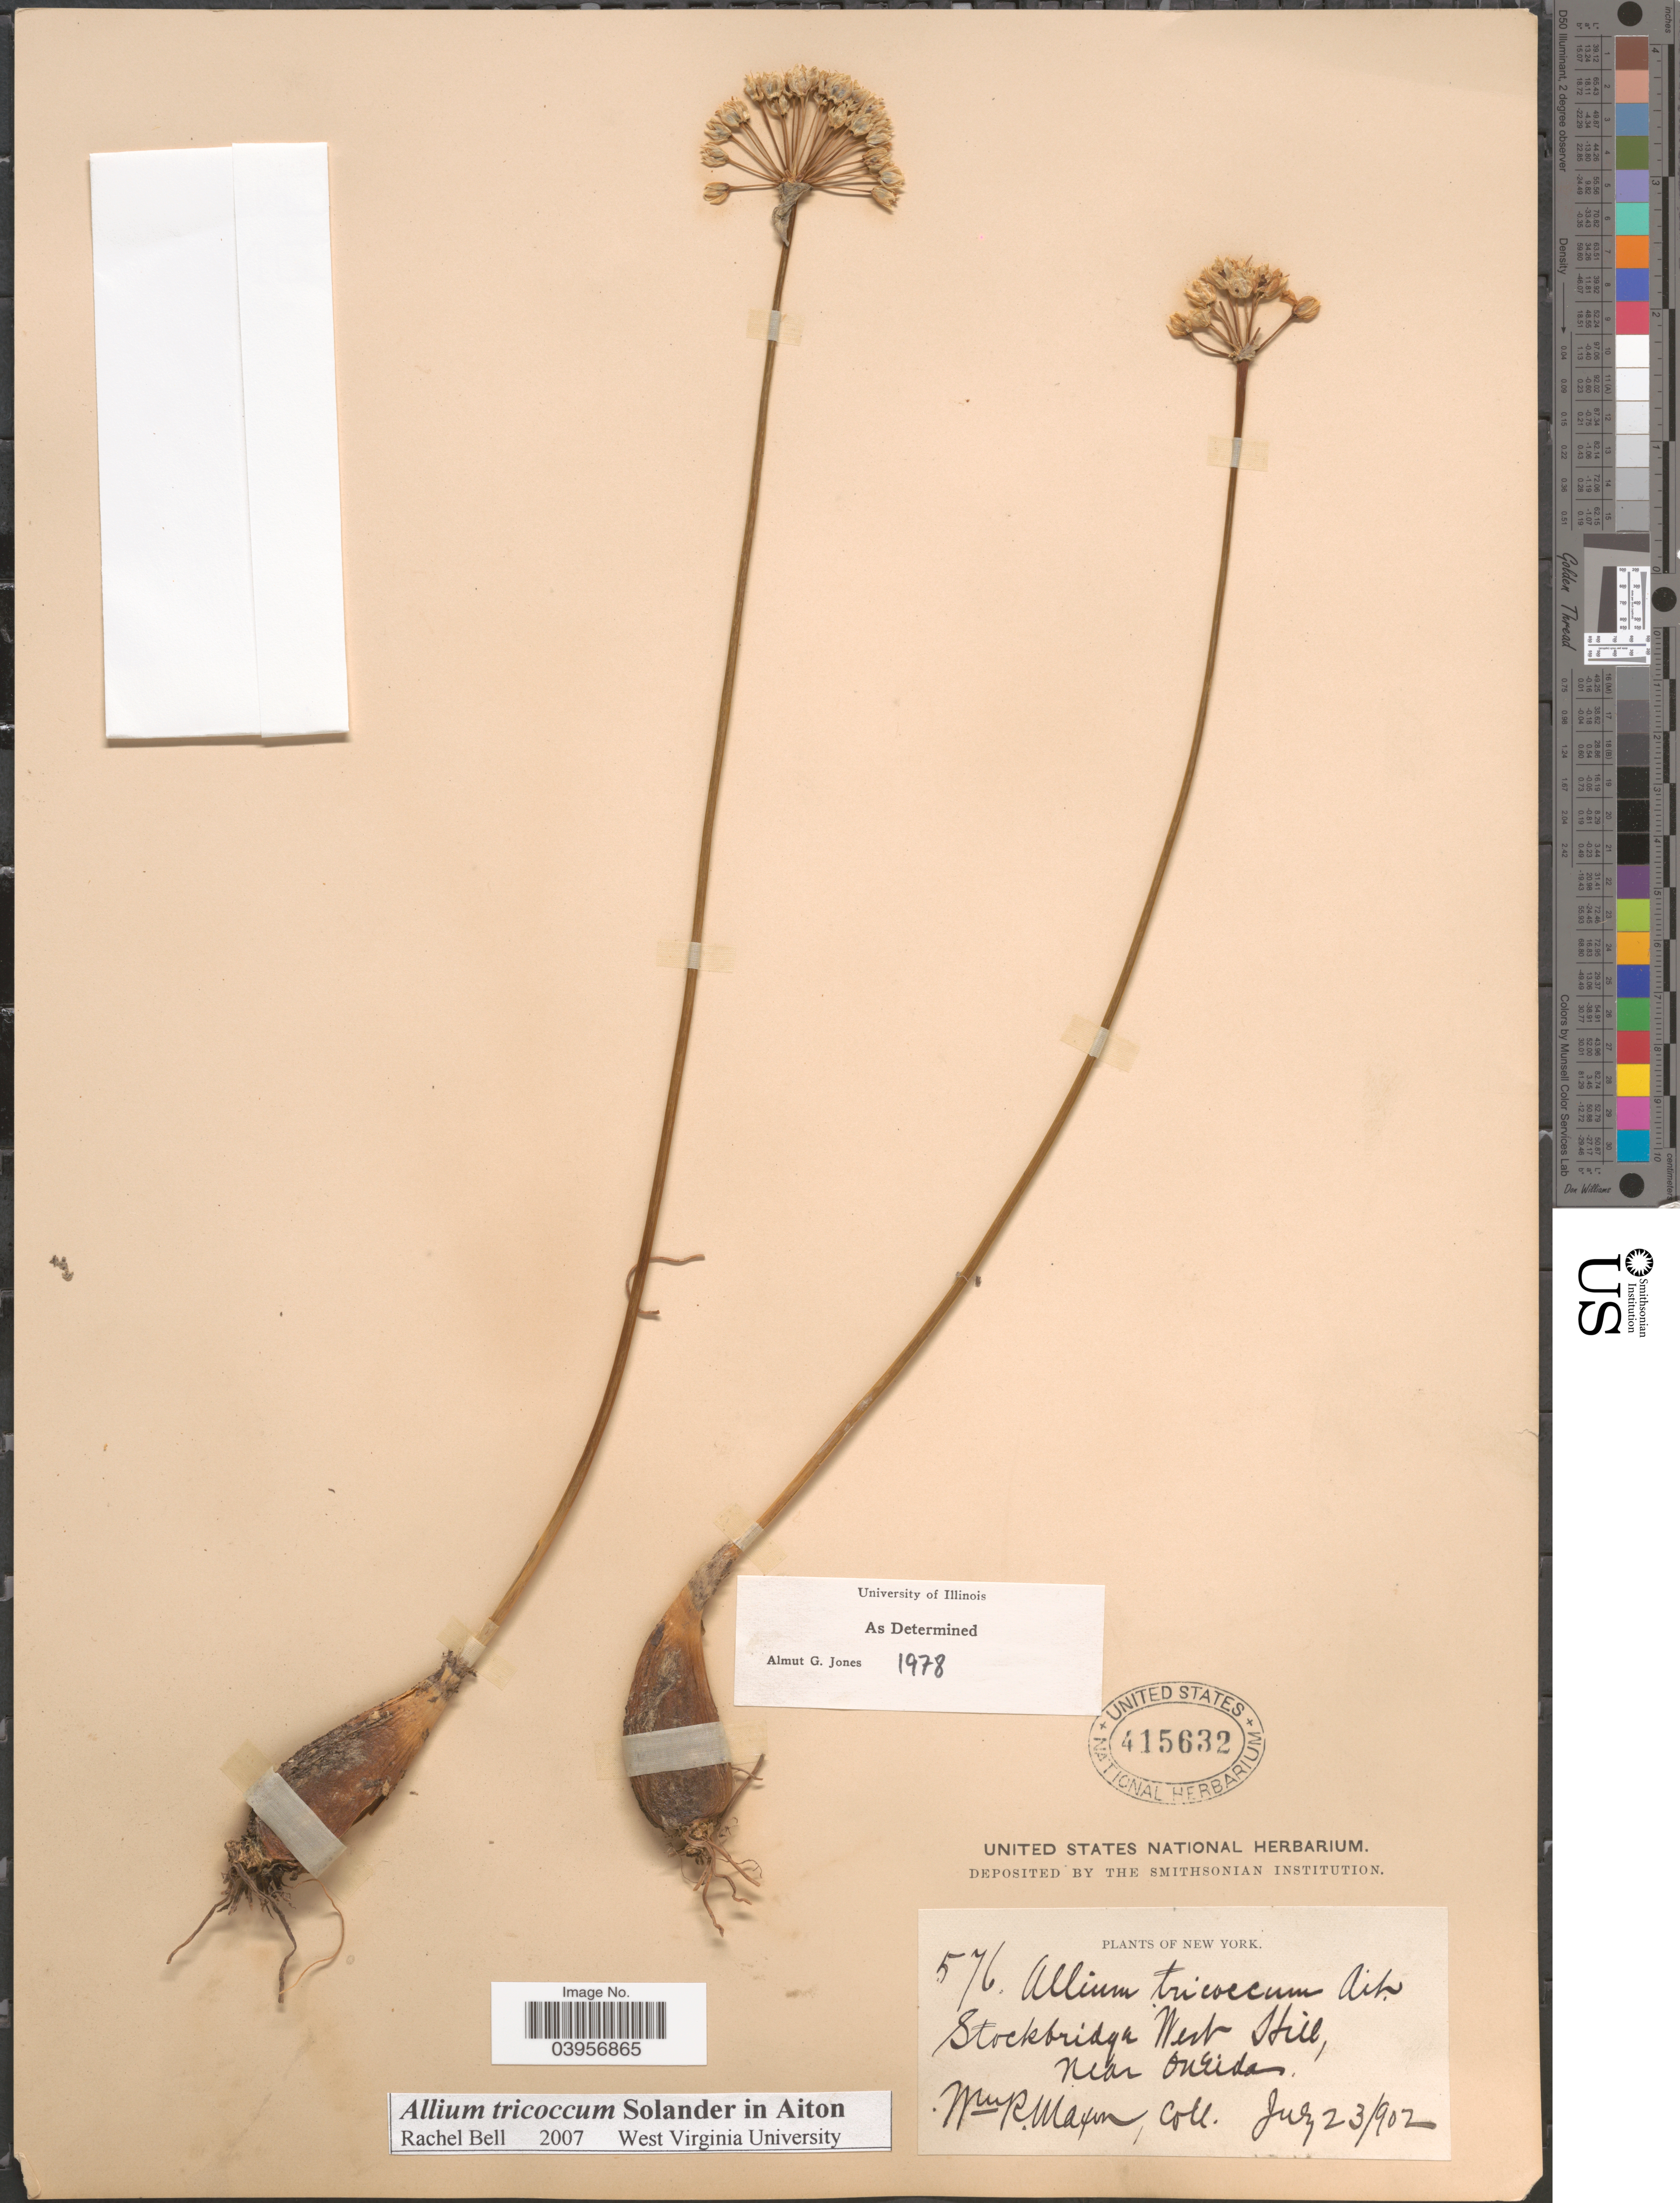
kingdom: Plantae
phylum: Tracheophyta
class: Liliopsida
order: Asparagales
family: Amaryllidaceae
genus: Allium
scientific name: Allium tricoccum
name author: Aiton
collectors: W. R. Maxon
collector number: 576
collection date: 1902-07-23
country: United States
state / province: New York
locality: Stockbridge West Hill, near Oneida.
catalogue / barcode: US 415632